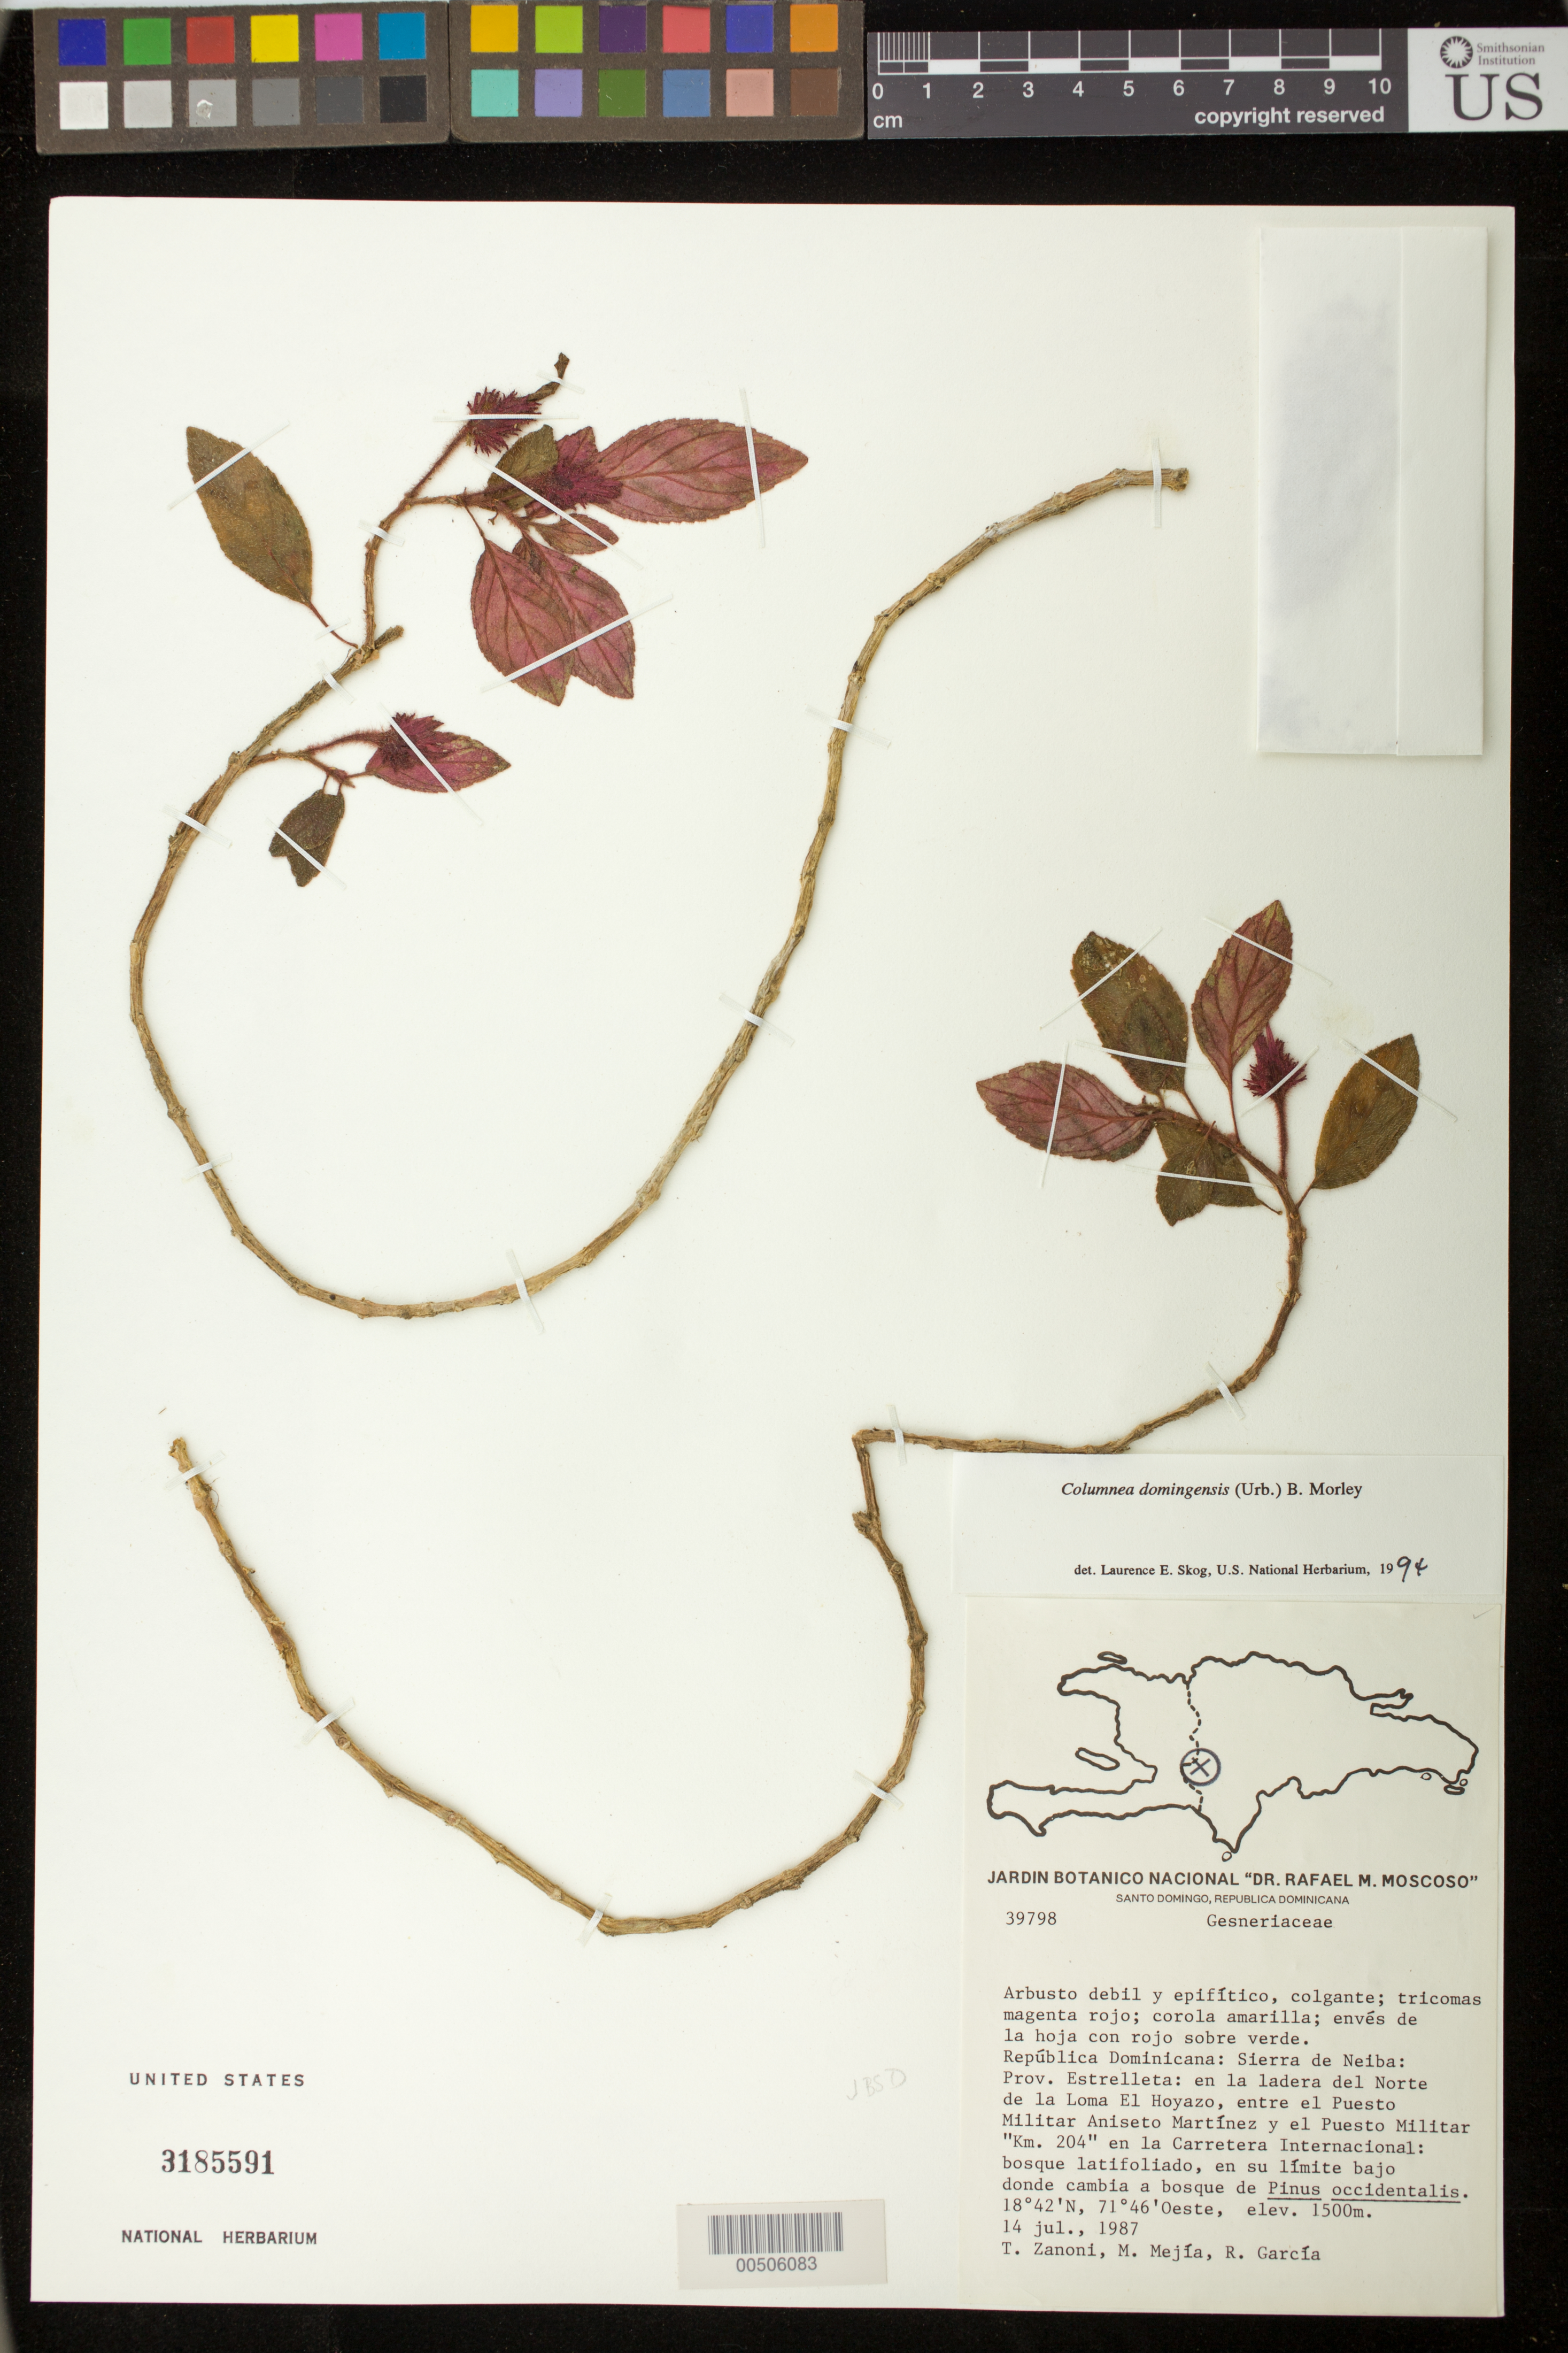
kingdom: Plantae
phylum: Tracheophyta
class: Magnoliopsida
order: Lamiales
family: Gesneriaceae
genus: Rhytidophyllum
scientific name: Rhytidophyllum grandiflorum var. nuecense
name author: Zanoni & Jiménez Rodr.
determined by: Zanoni, T. A., (NY), New York Botanical Garden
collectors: T. A. Zanoni, M. Mejia & R. García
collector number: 39798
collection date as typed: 14 Jul 1987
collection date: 1987-07-14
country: Dominican Republic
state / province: Elías Piña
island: Hispaniola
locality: Sierra de Neiba, Estrelleta, norte de la loma El Hoyazo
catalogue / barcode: US 3185591